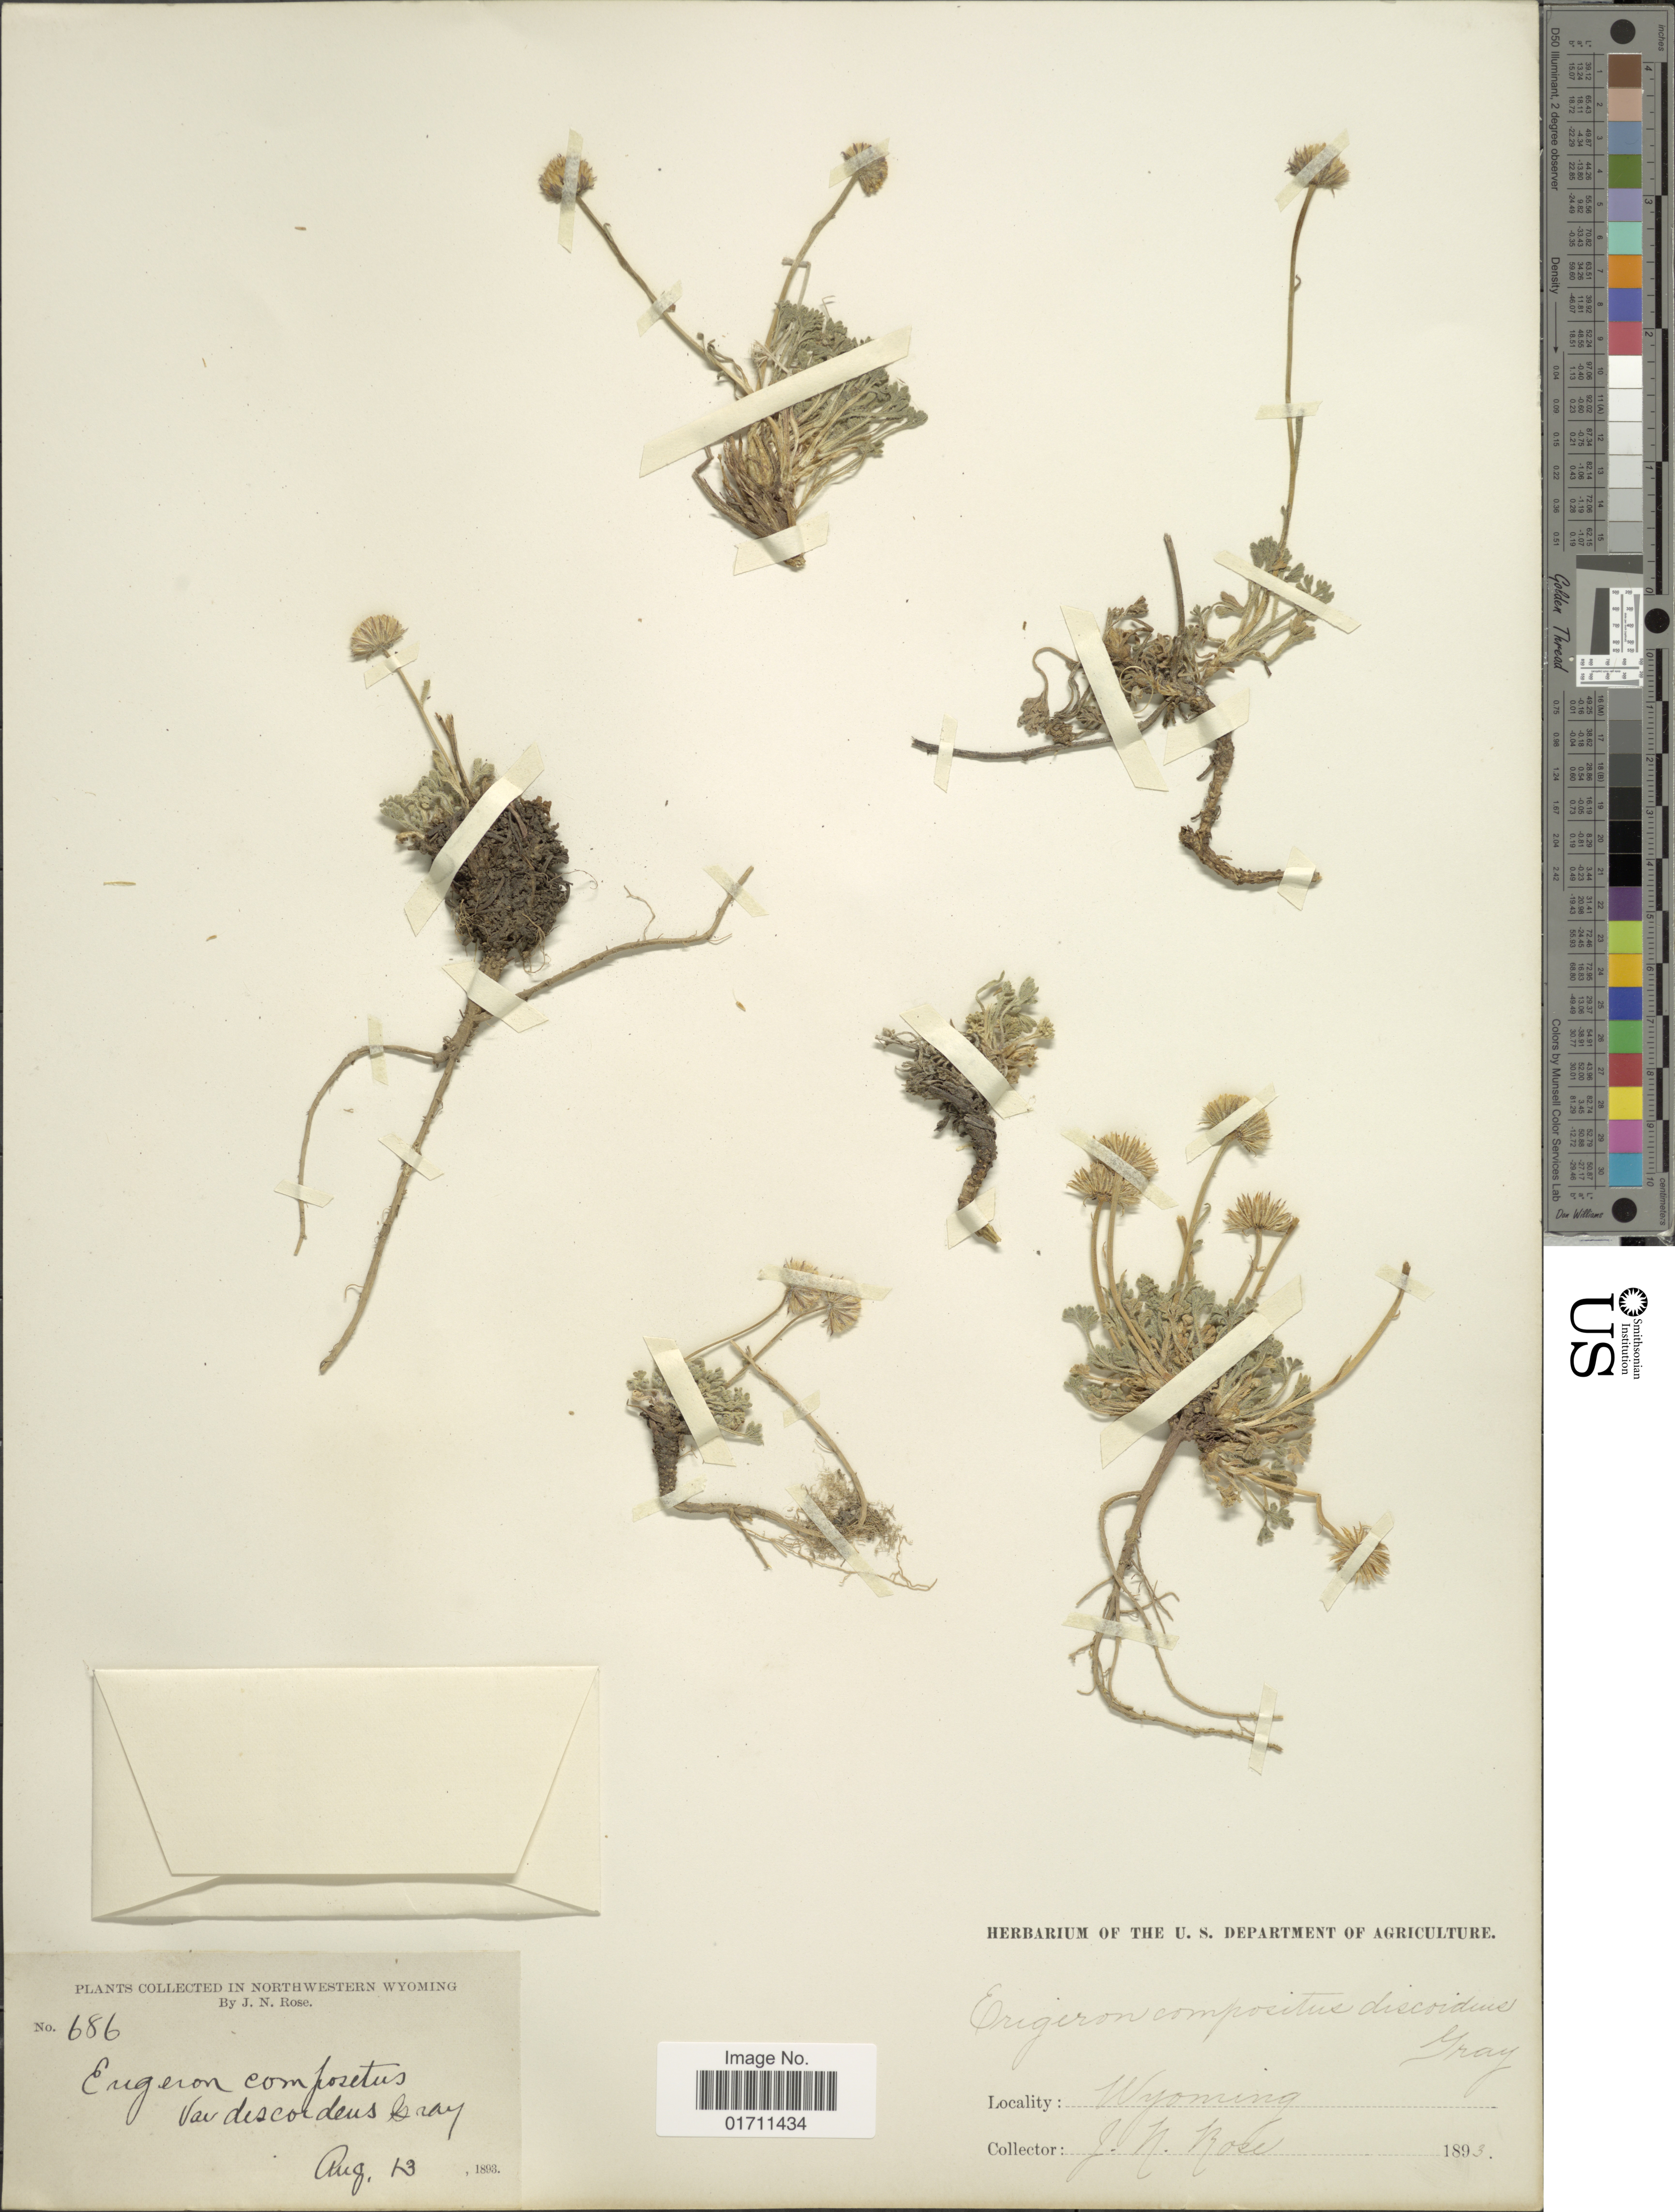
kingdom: Plantae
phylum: Tracheophyta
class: Magnoliopsida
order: Asterales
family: Asteraceae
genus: Erigeron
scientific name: Erigeron compositus subsp. discoideus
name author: (A. Gray) Piper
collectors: J. N. Rose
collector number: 686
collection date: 1893-08-13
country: United States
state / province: Wyoming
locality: In Northwestern Wyoming